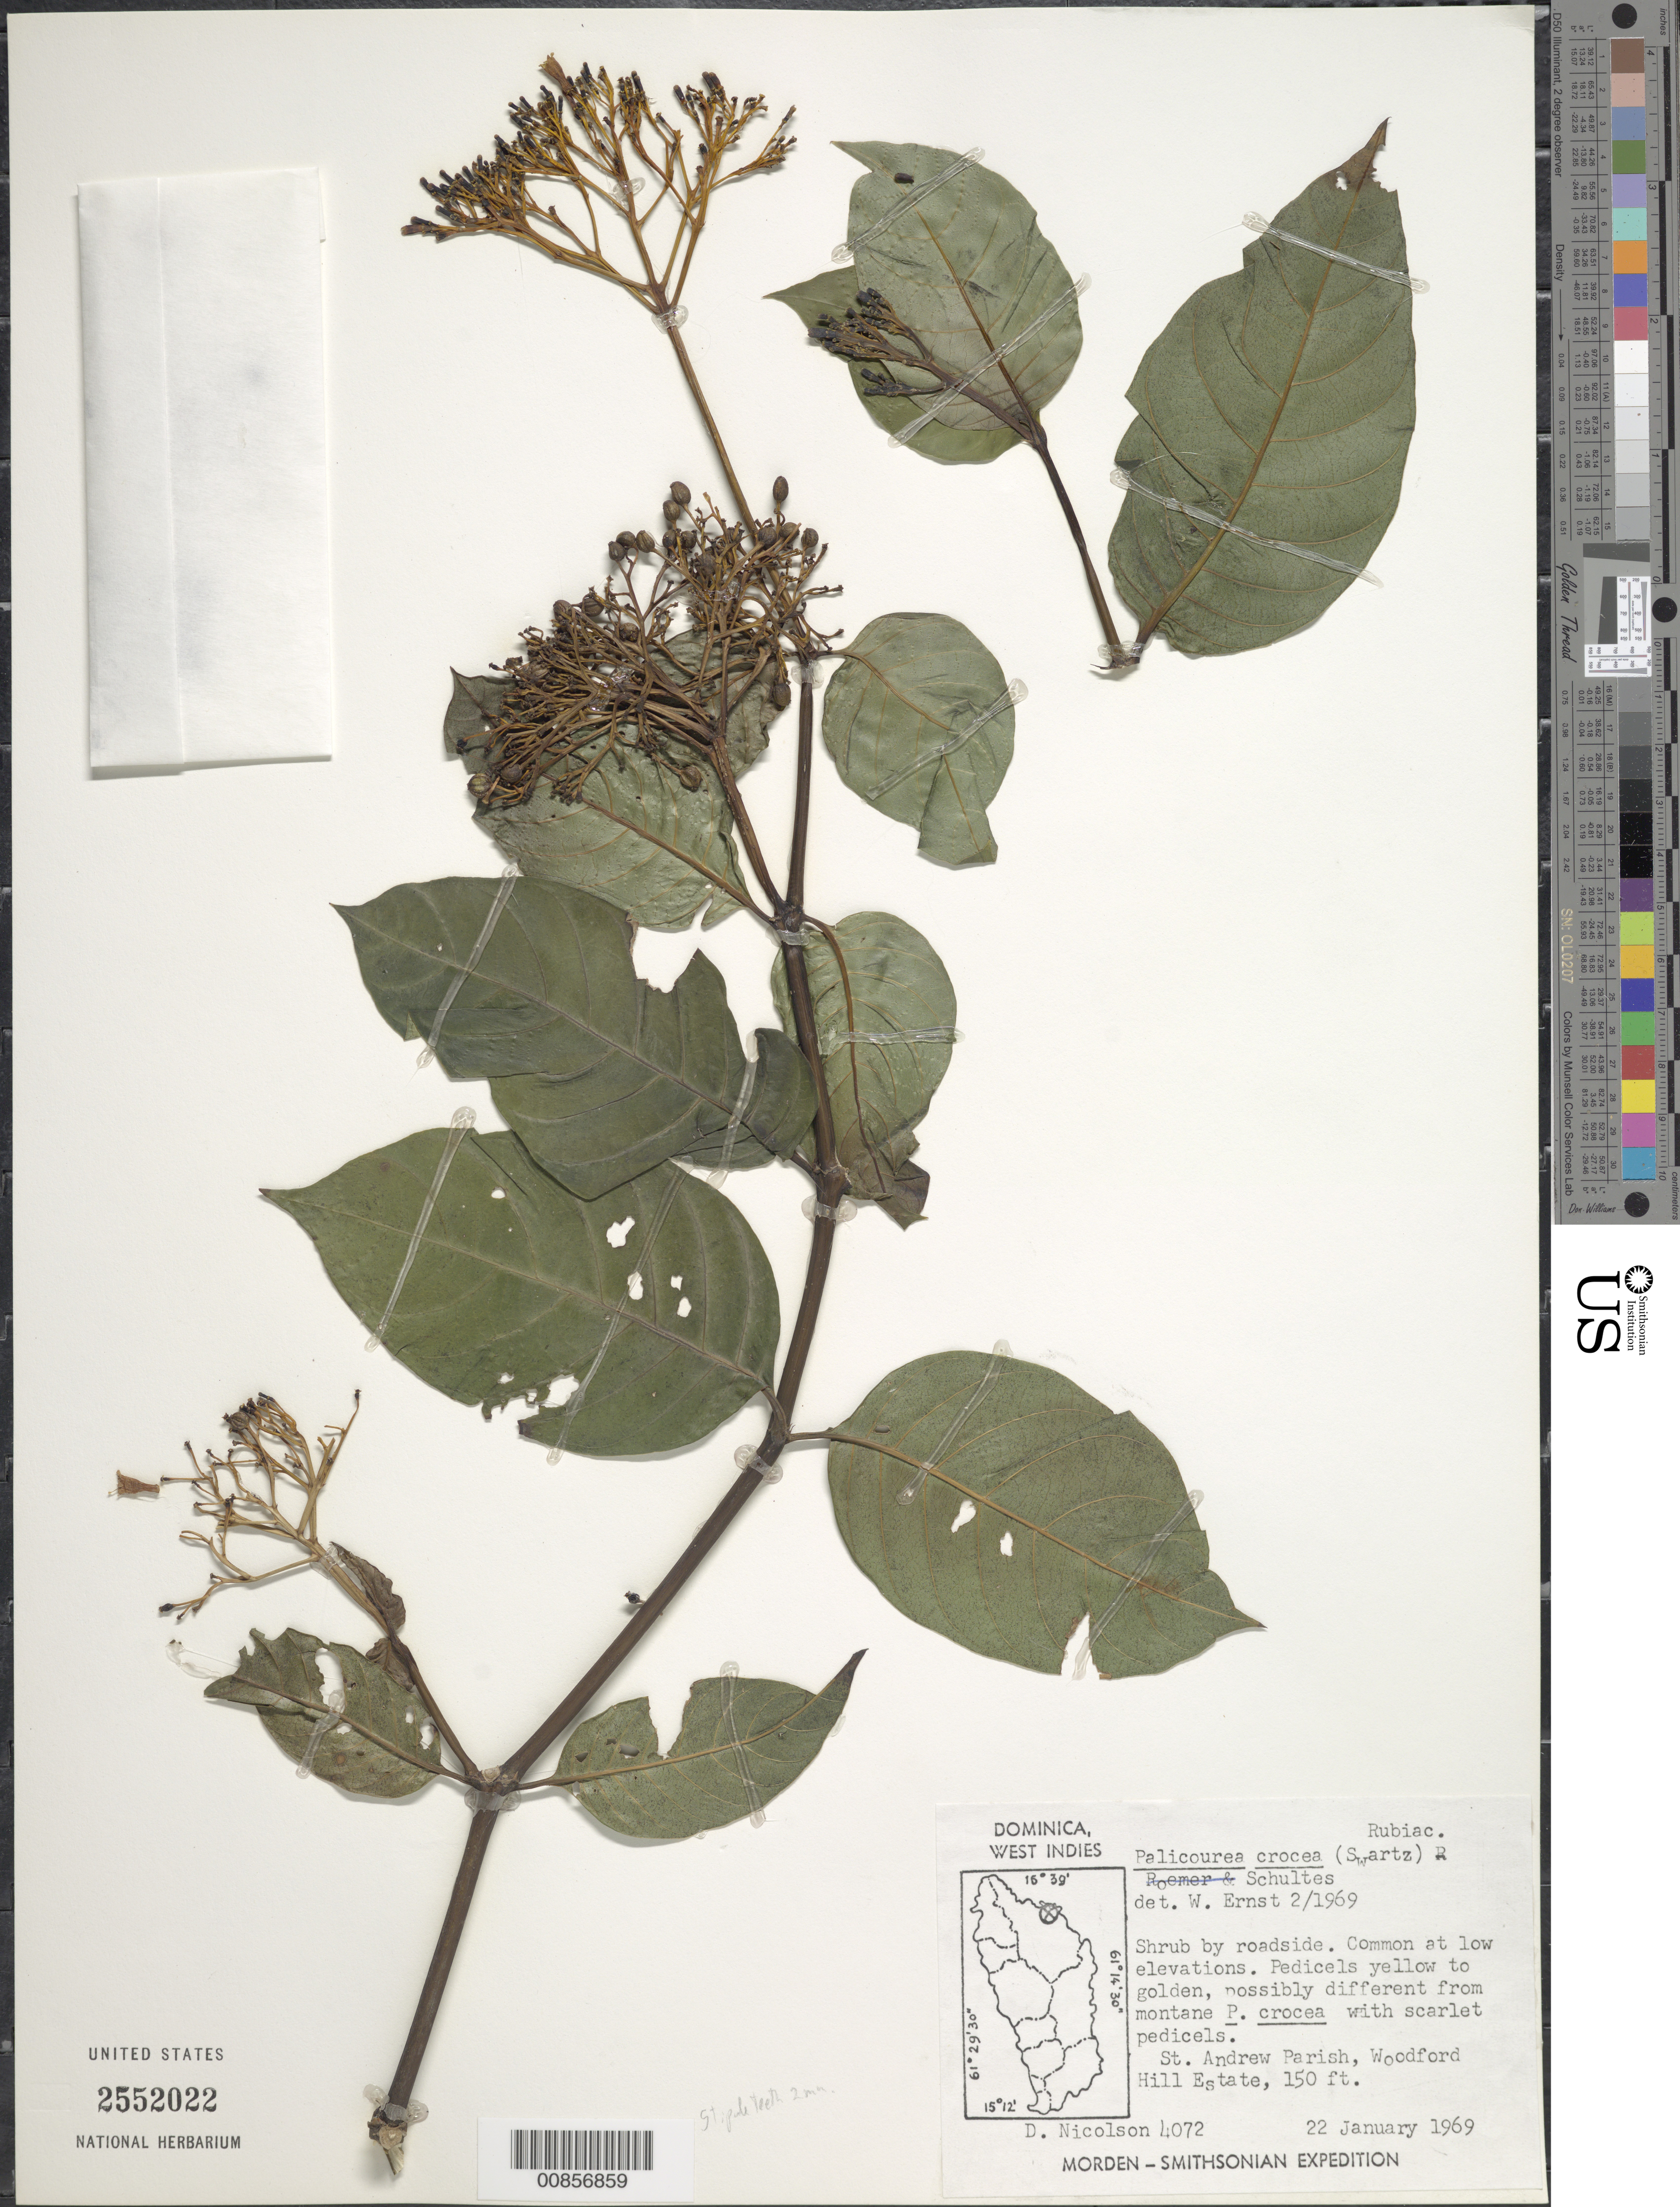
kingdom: Plantae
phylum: Tracheophyta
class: Magnoliopsida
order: Gentianales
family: Rubiaceae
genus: Palicourea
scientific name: Palicourea crocea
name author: (Sw.) Schult.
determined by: Ernst, W. R., (US), NMNH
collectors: D. H. Nicolson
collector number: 4072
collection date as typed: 22 Jan 1969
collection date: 1969-01-22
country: Dominica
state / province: St. Andrew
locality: Woodford Hill Estate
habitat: By roadside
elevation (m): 46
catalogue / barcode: US 2552022